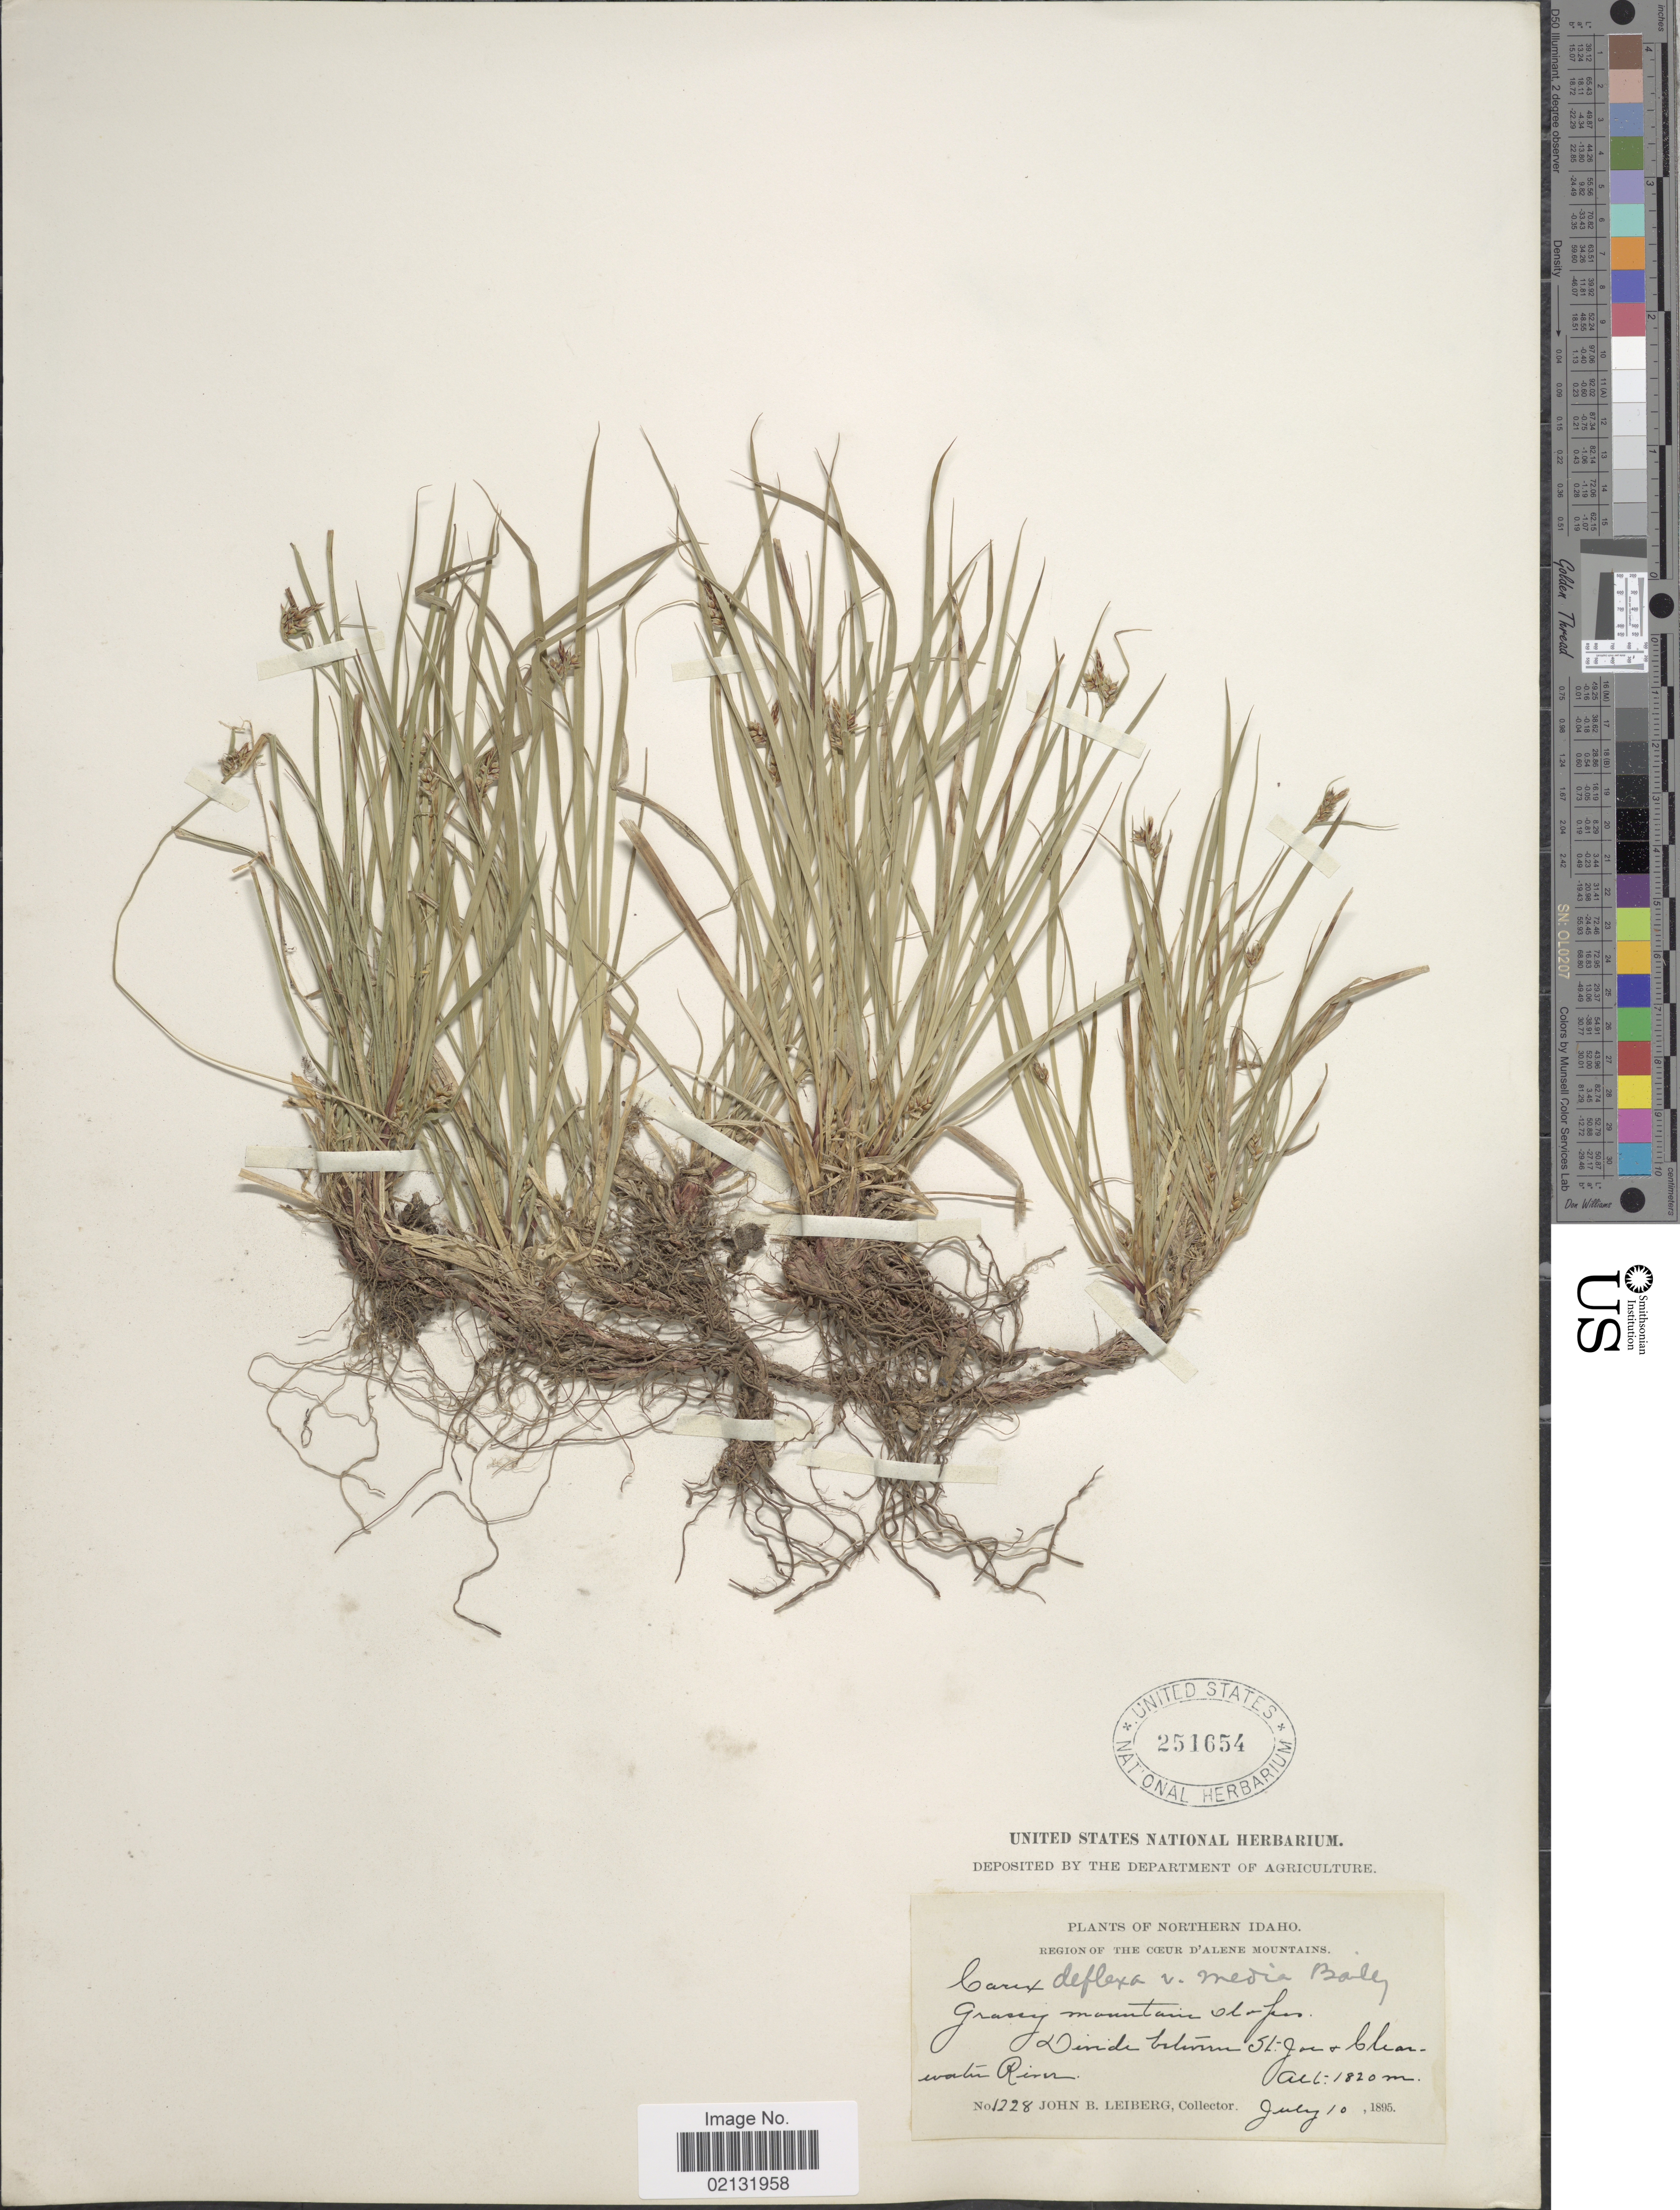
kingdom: Plantae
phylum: Tracheophyta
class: Liliopsida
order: Poales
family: Cyperaceae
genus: Carex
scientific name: Carex rossii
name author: Boott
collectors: J. Leiberg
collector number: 1228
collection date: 1895-07-10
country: United States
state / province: Idaho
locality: Northern Idaho, Grassy mountain slopes, Dinde between St. Joe & Clear water River. Region of the Coeur D'Alene Mountains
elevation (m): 1820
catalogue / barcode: US 251654